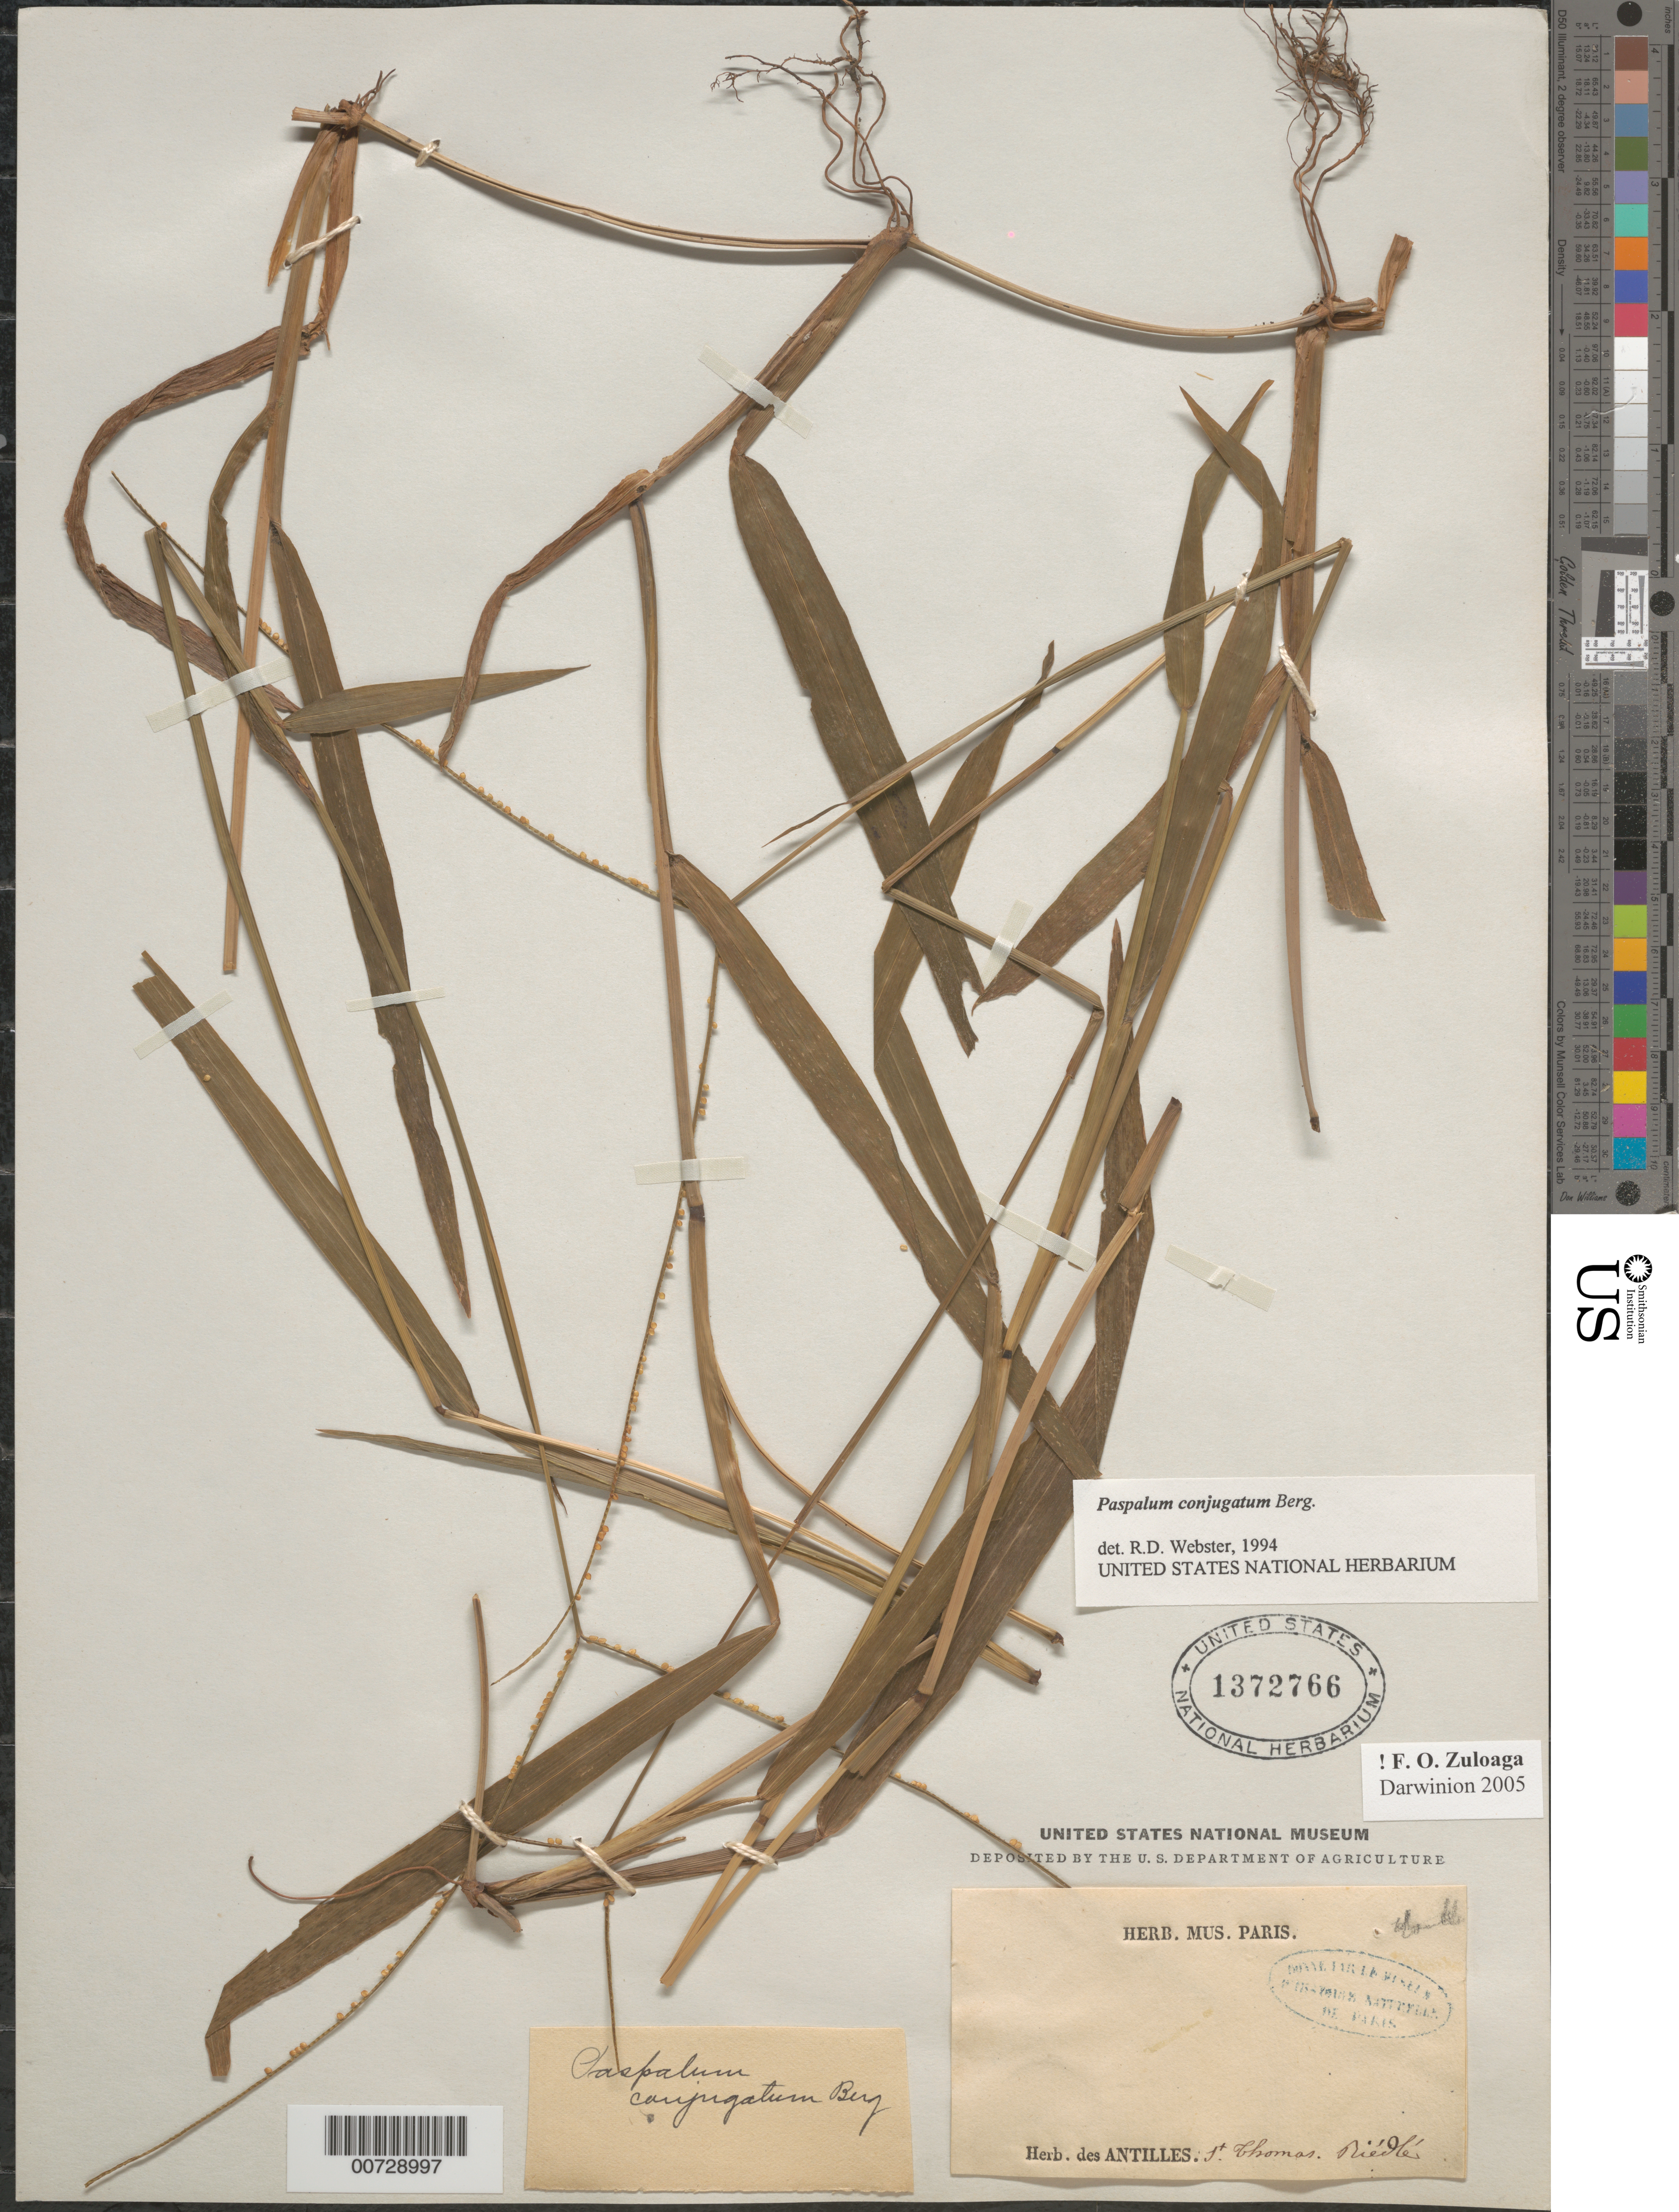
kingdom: Plantae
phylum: Tracheophyta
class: Liliopsida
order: Poales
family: Poaceae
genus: Paspalum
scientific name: Paspalum conjugatum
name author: P.J. Bergius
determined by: Webster, Robert D.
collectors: -. Riedle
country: U.S. Virgin Islands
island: St. Thomas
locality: St. Thomas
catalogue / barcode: US 1372766